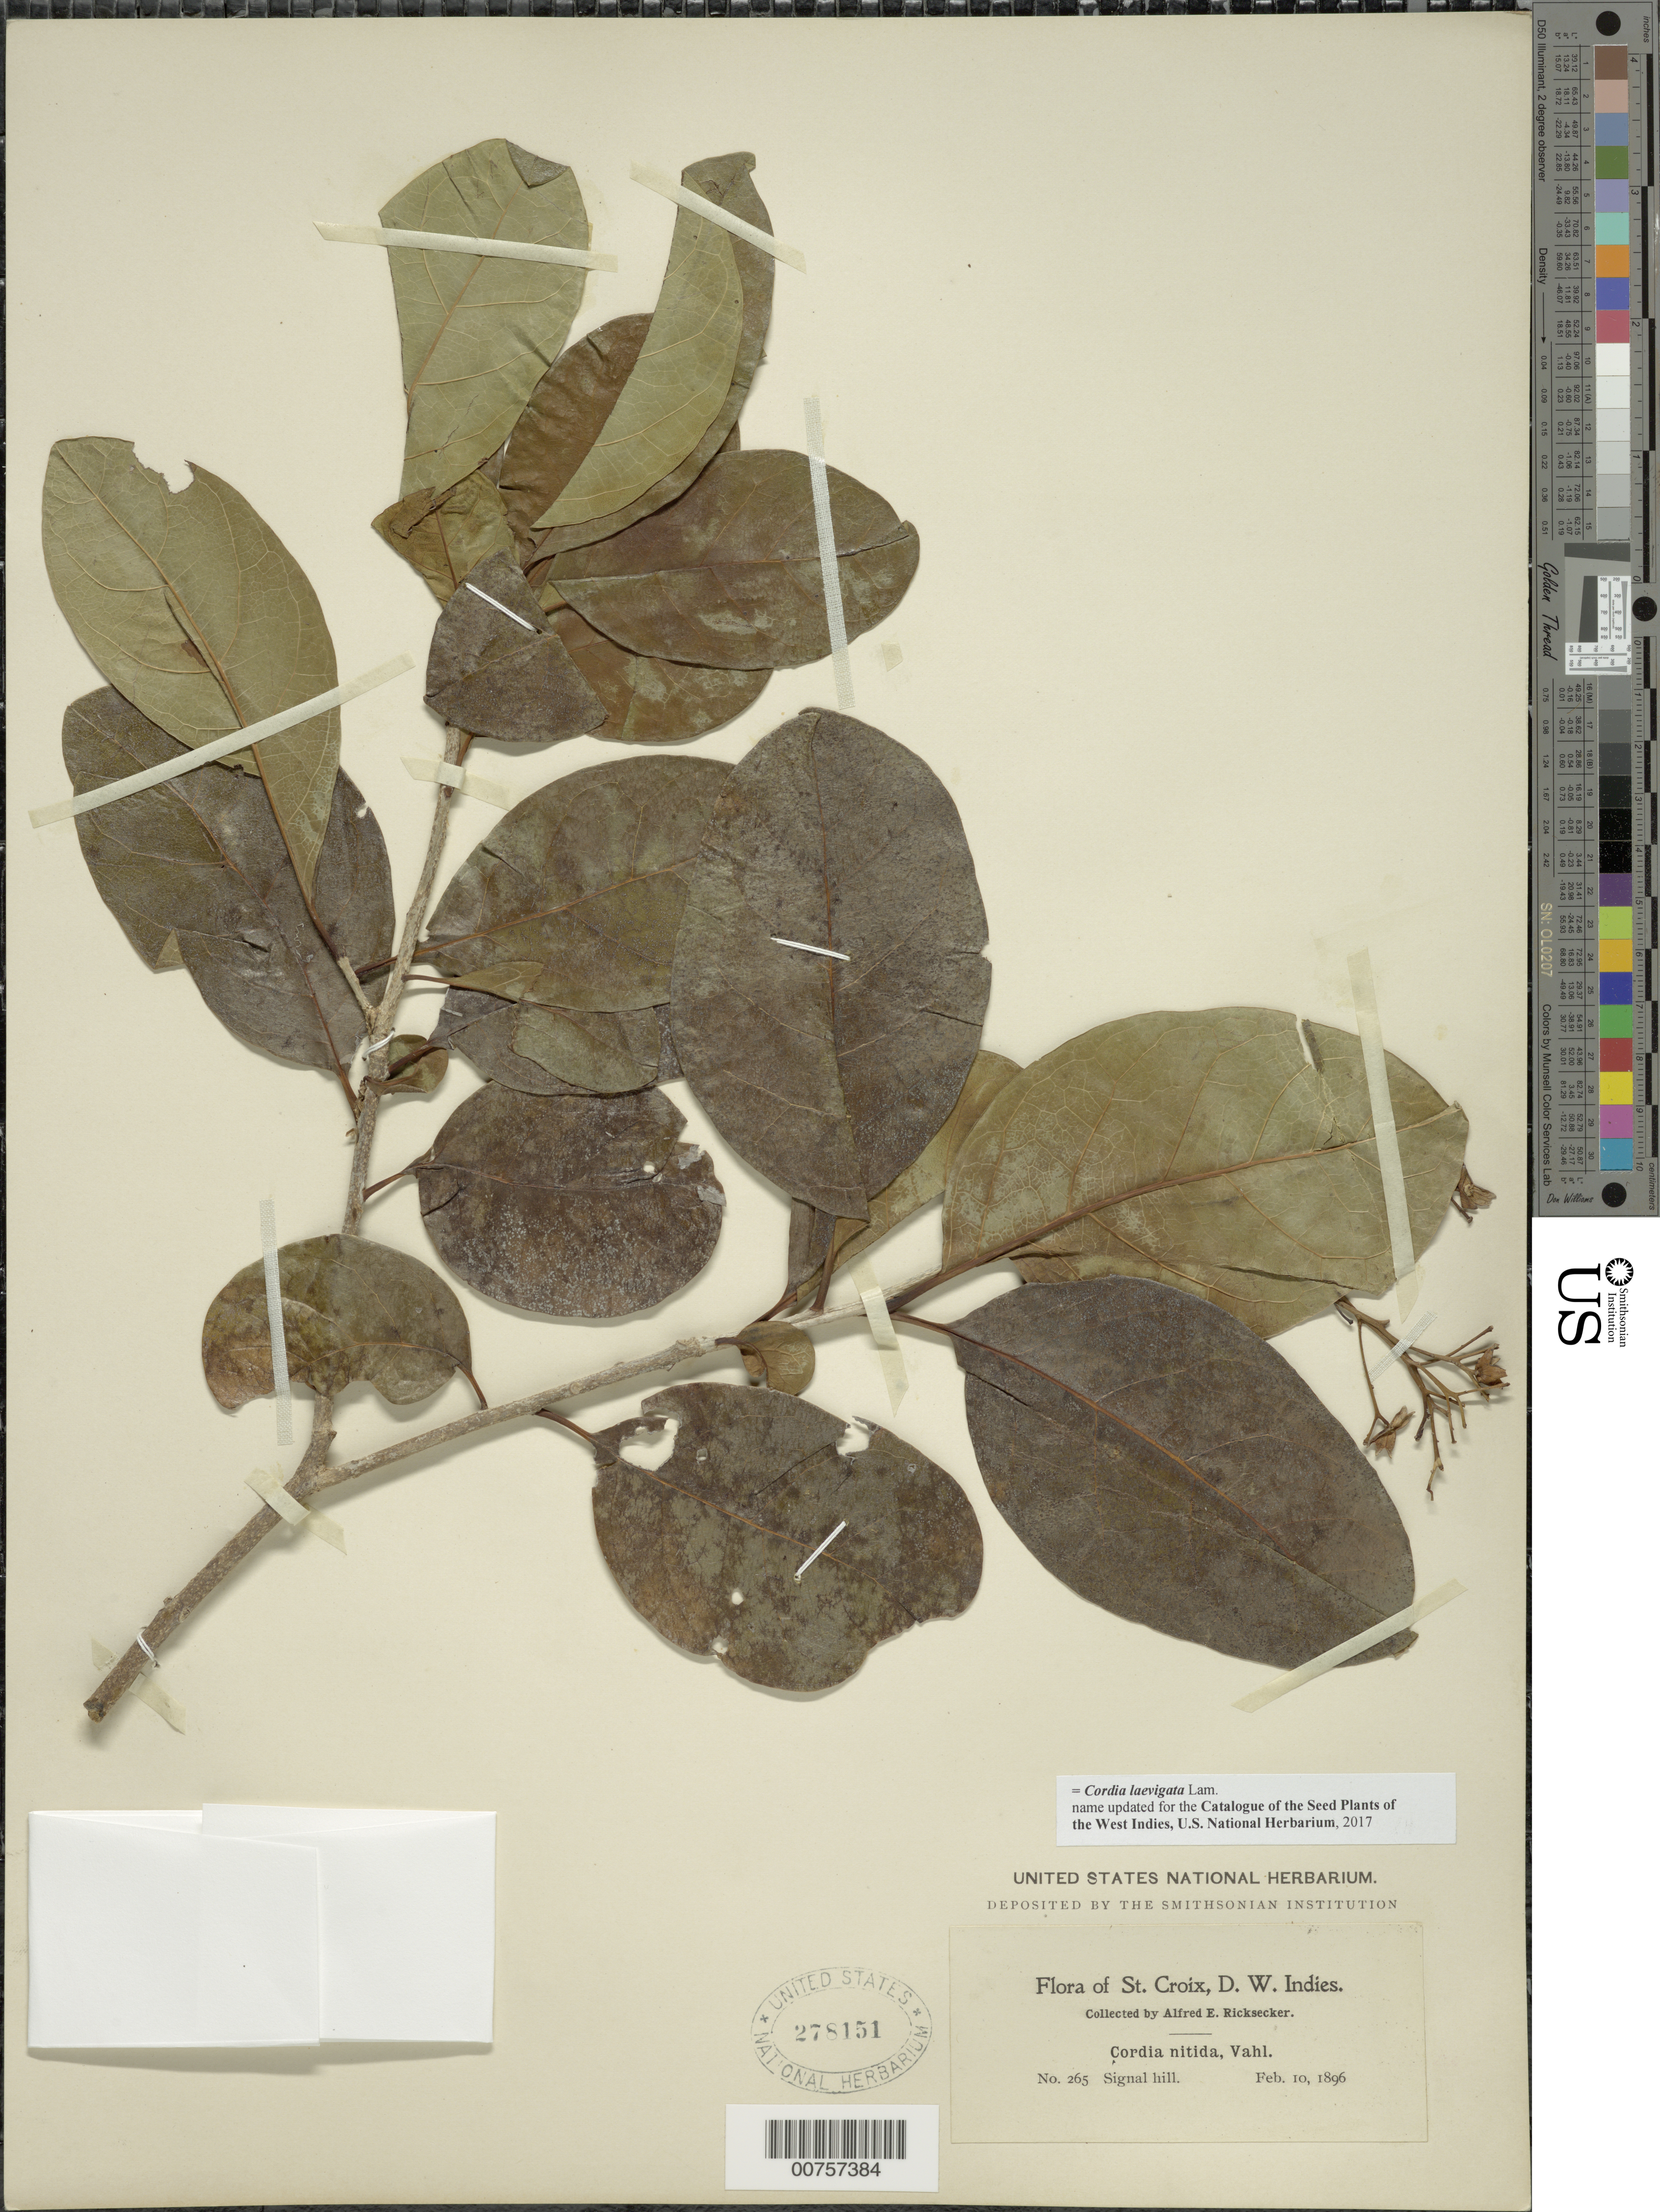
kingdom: Plantae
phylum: Tracheophyta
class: Magnoliopsida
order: Boraginales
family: Cordiaceae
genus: Cordia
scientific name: Cordia laevigata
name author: Lam.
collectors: A. E. Ricksecker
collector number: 265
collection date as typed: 10 Feb 1896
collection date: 1896-02-10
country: U.S. Virgin Islands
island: St. Croix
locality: Signal hill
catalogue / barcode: US 278151